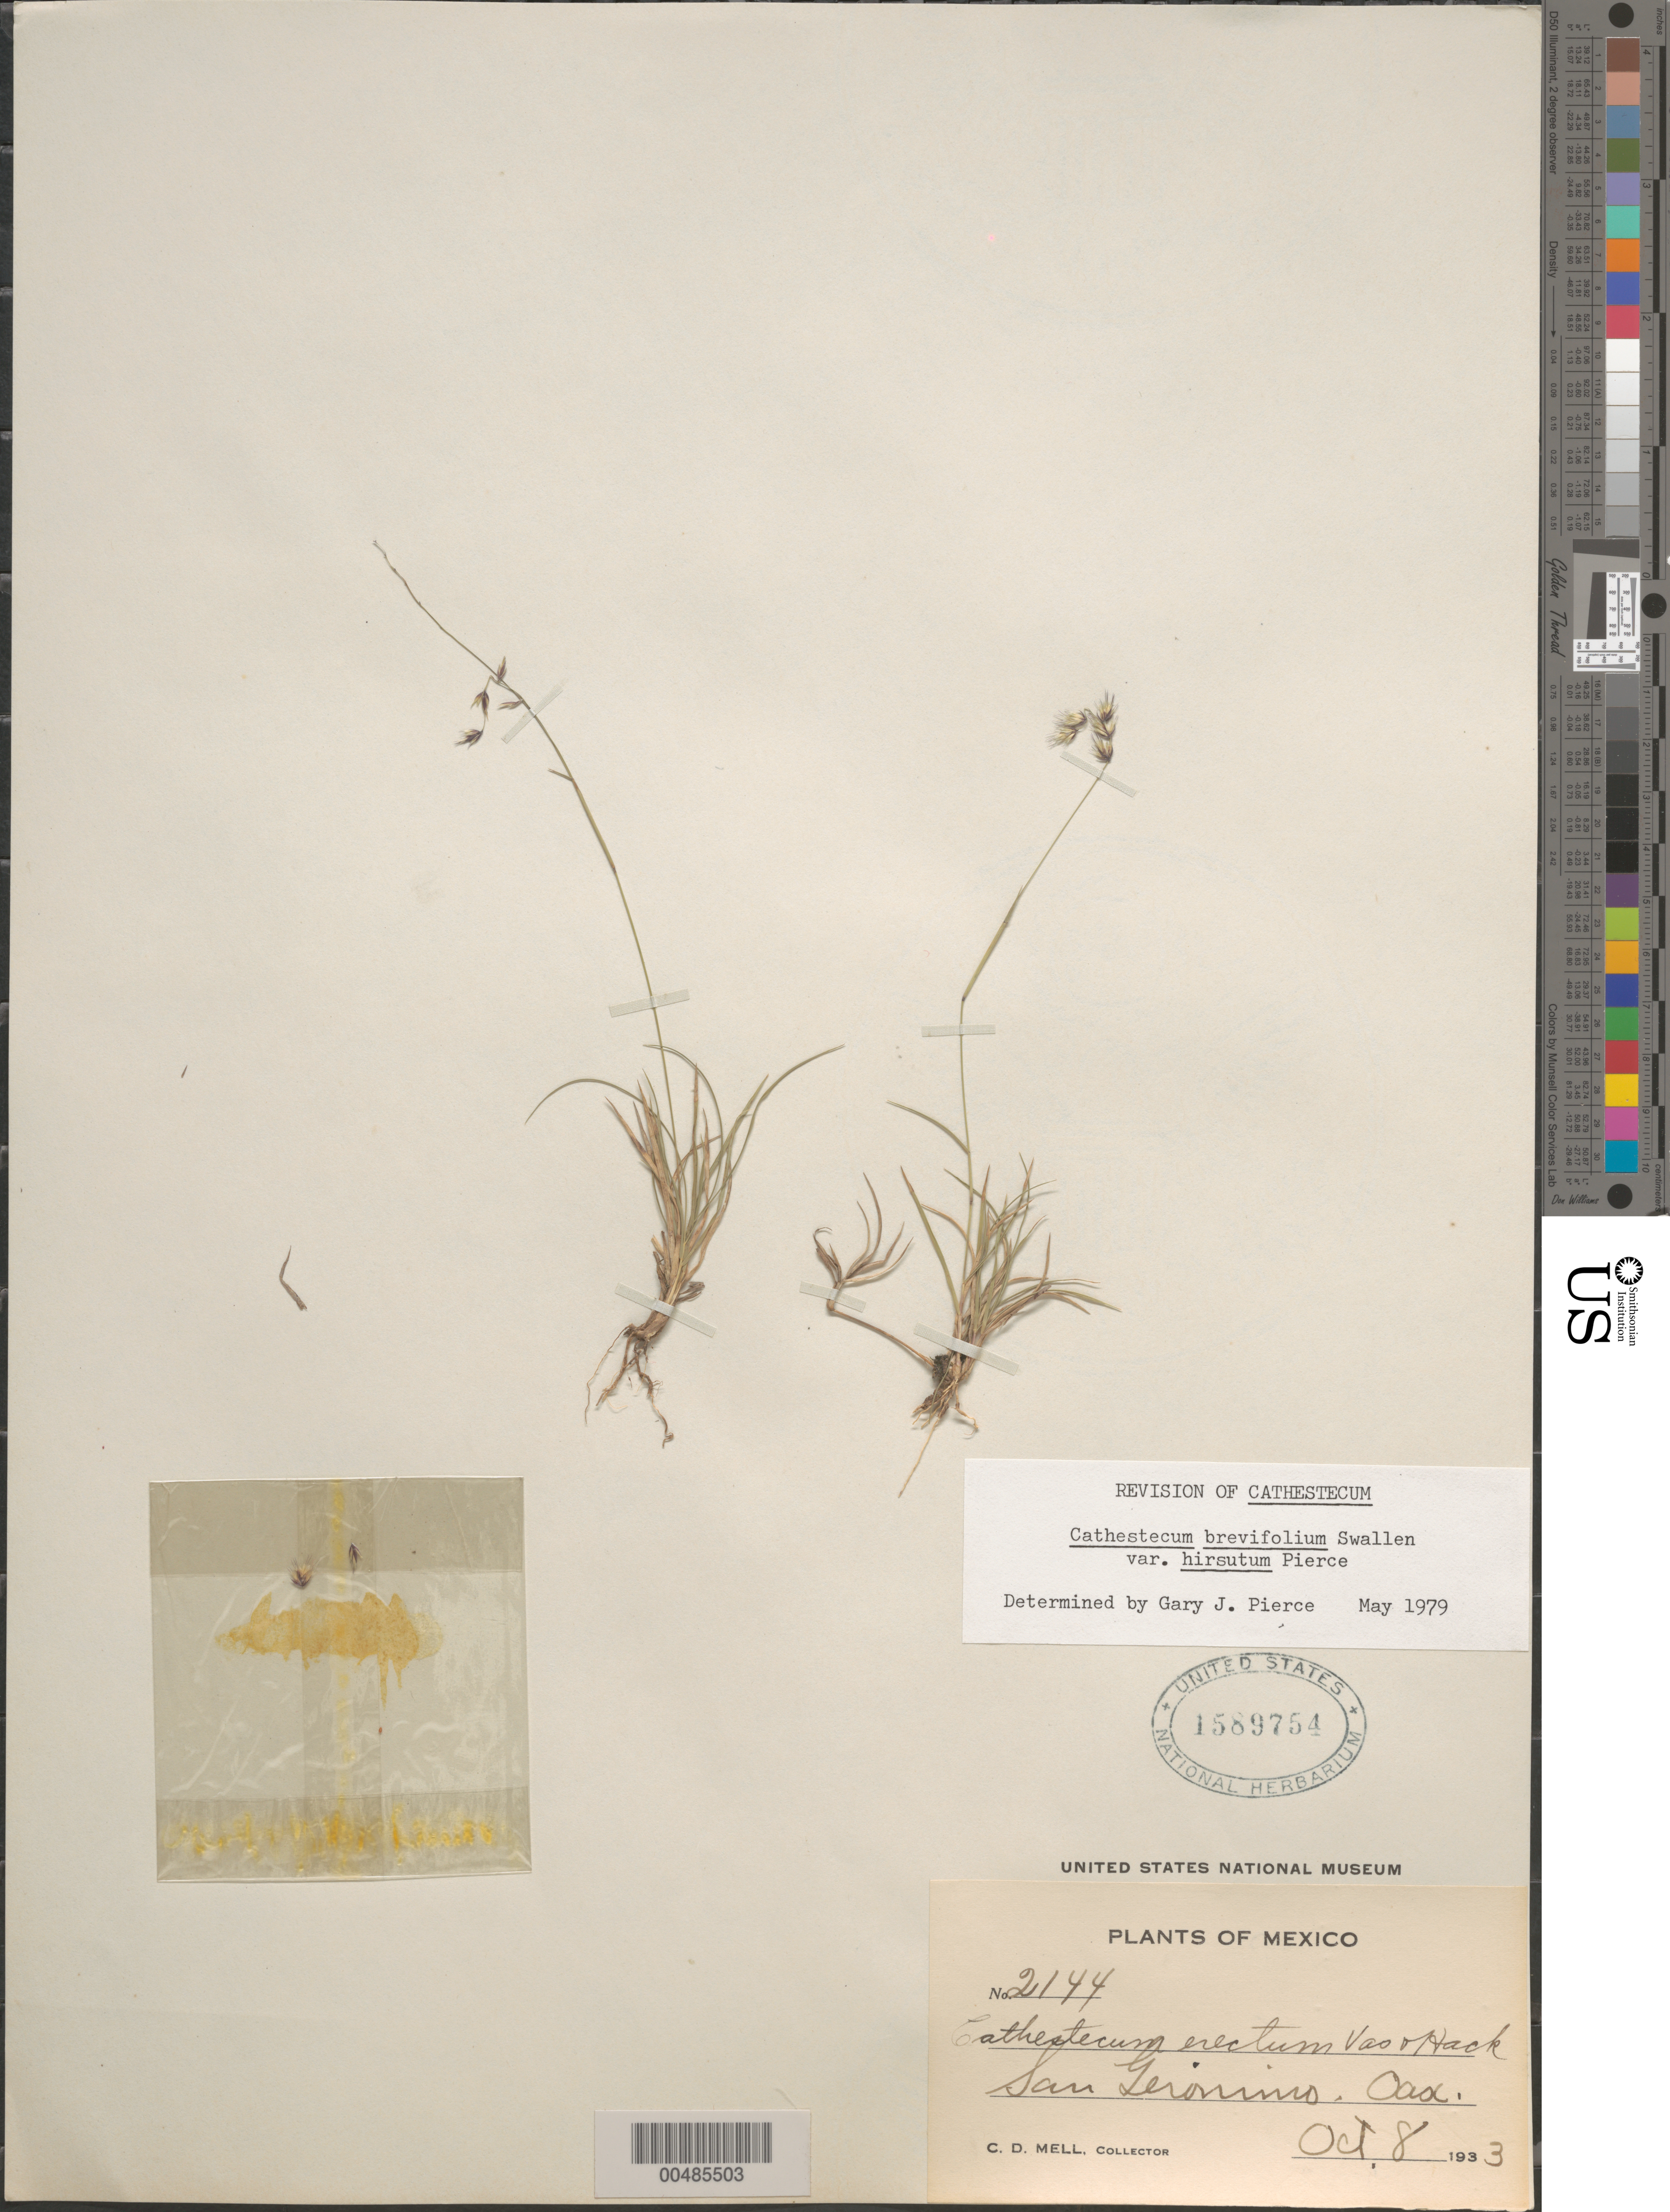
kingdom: Plantae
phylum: Tracheophyta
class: Liliopsida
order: Poales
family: Poaceae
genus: Cathestecum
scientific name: Cathestecum brevifolium var. hirsutum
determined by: Pierce, G. J.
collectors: C. D. Mell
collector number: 2144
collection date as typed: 8 Oct 1933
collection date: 1933-10-08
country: Mexico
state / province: Oaxaca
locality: San Geronimo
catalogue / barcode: US 1589754